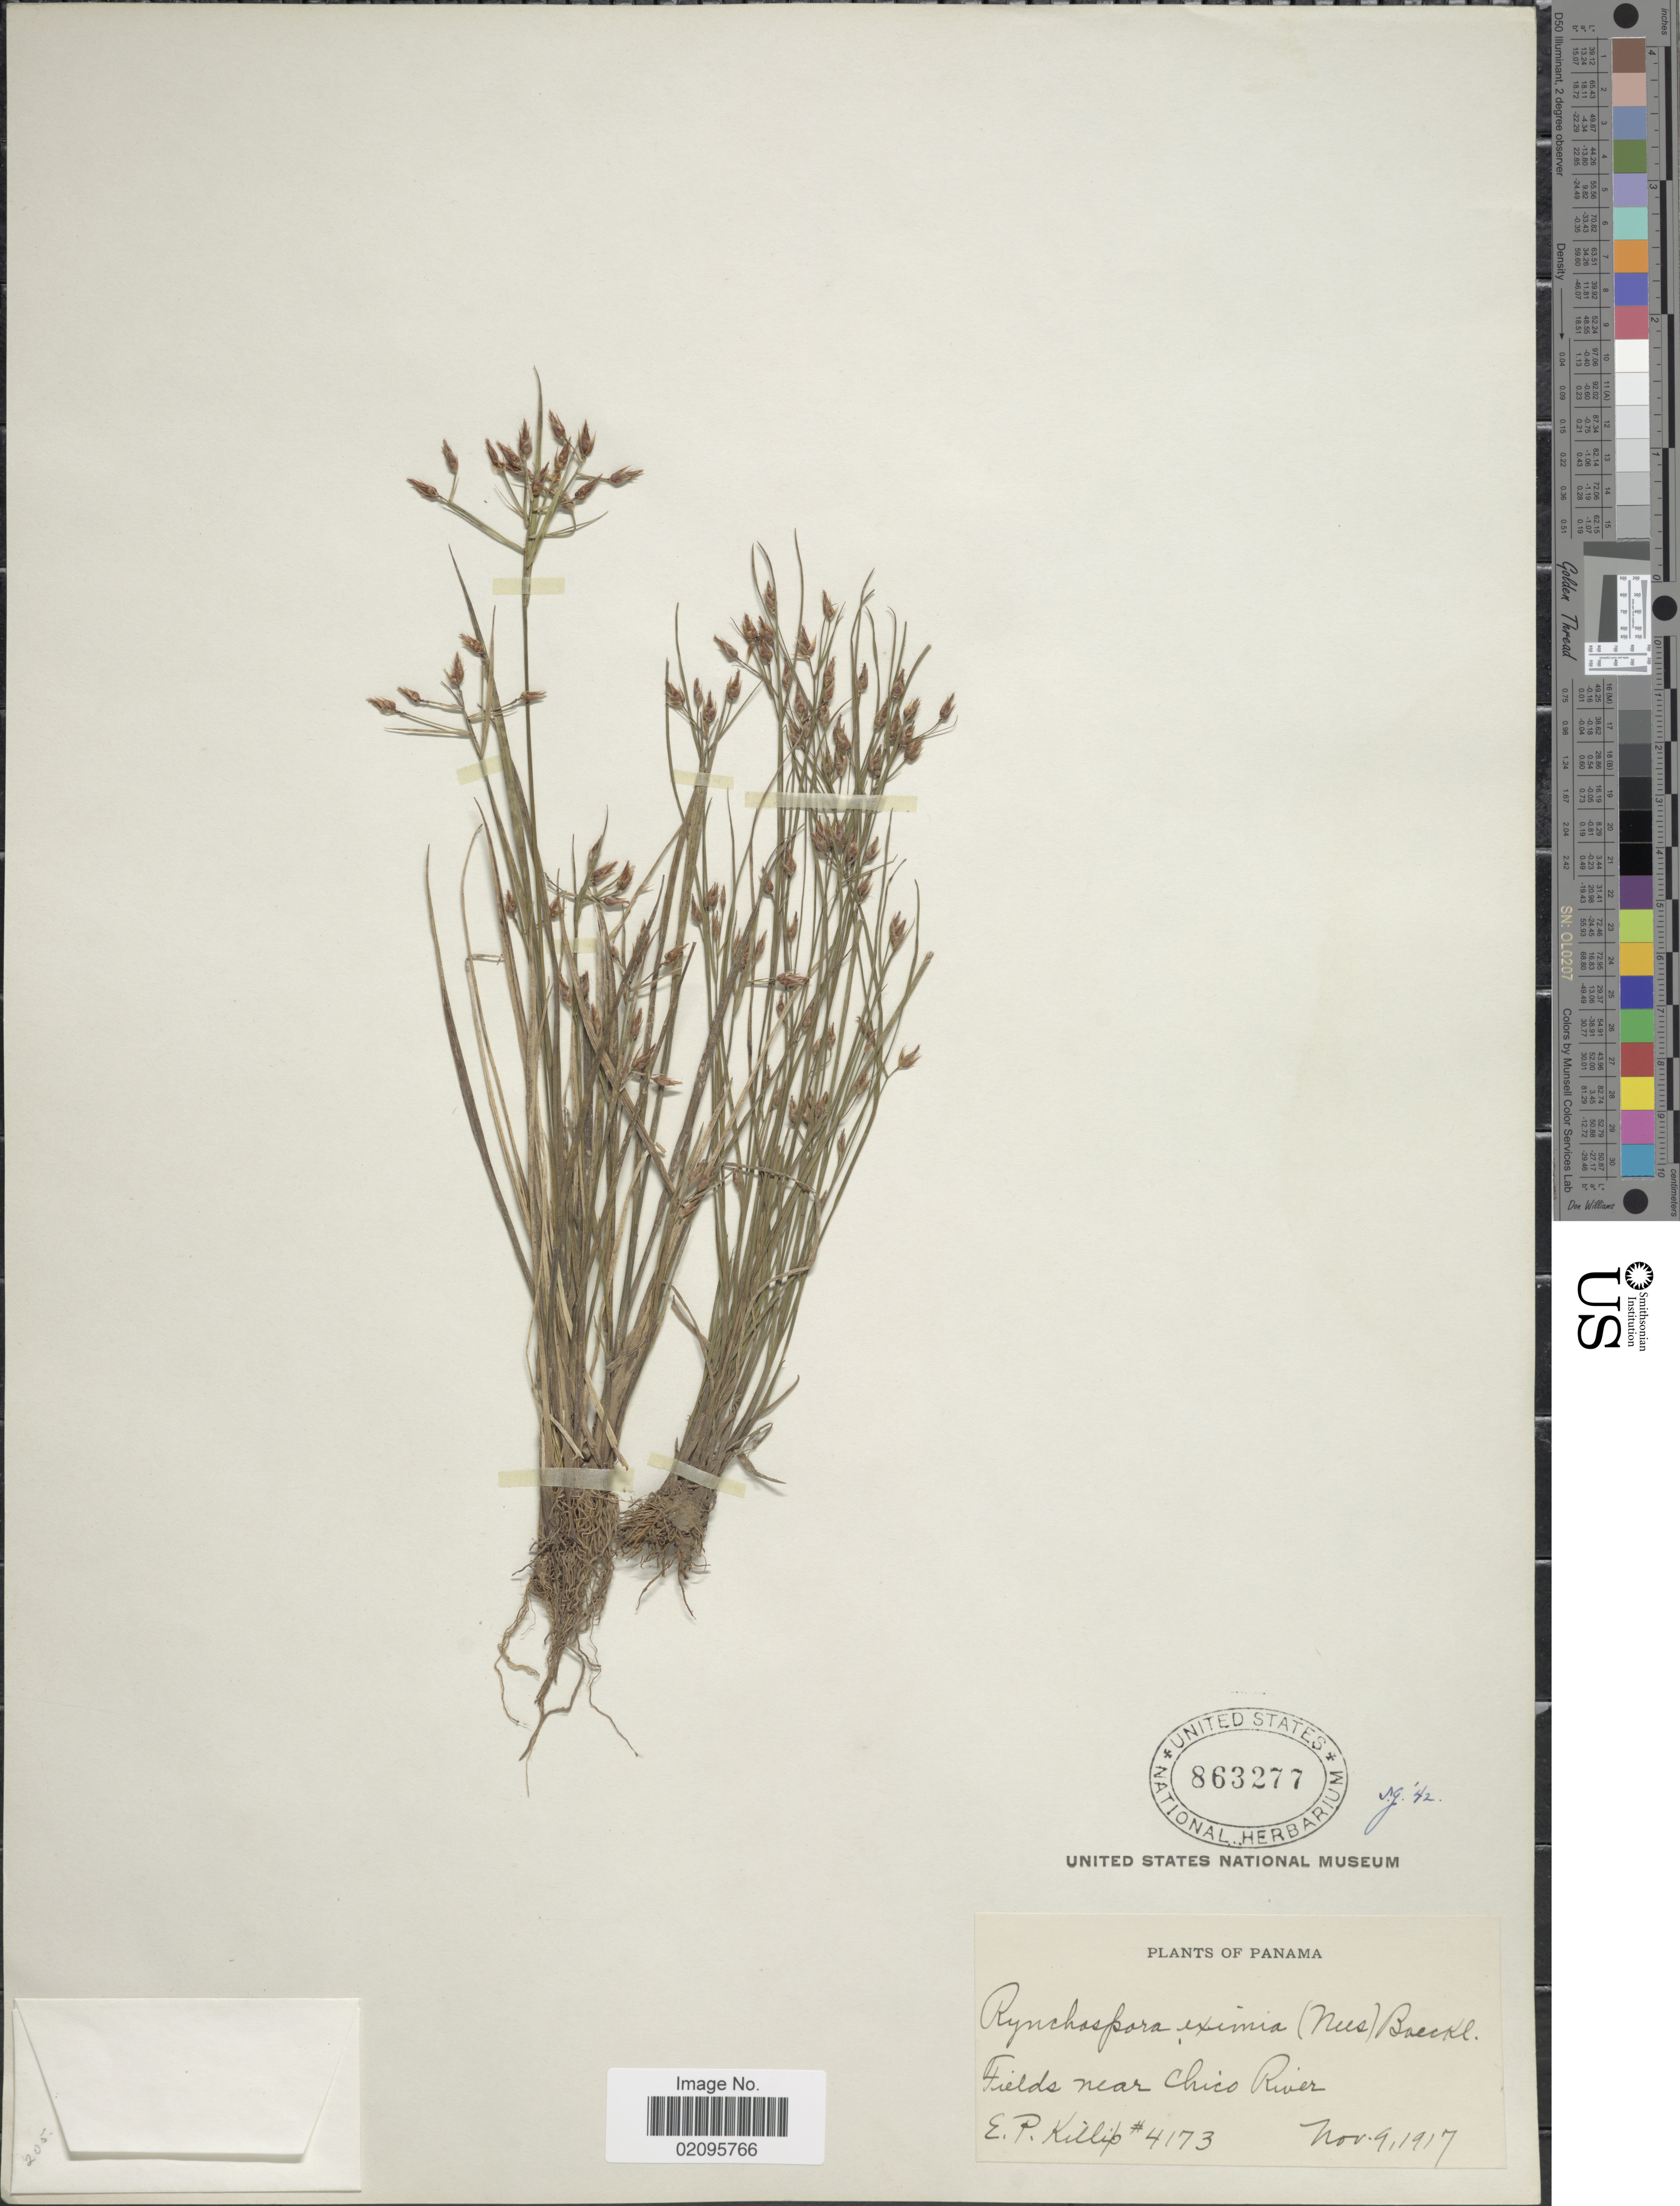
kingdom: Plantae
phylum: Tracheophyta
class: Liliopsida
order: Poales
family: Cyperaceae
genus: Rhynchospora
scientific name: Rhynchospora eximia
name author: (Nees) Boeckeler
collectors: E. P. Killip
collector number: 4173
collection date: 1917-11-09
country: Panama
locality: Fields near Chico River.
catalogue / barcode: US 863277